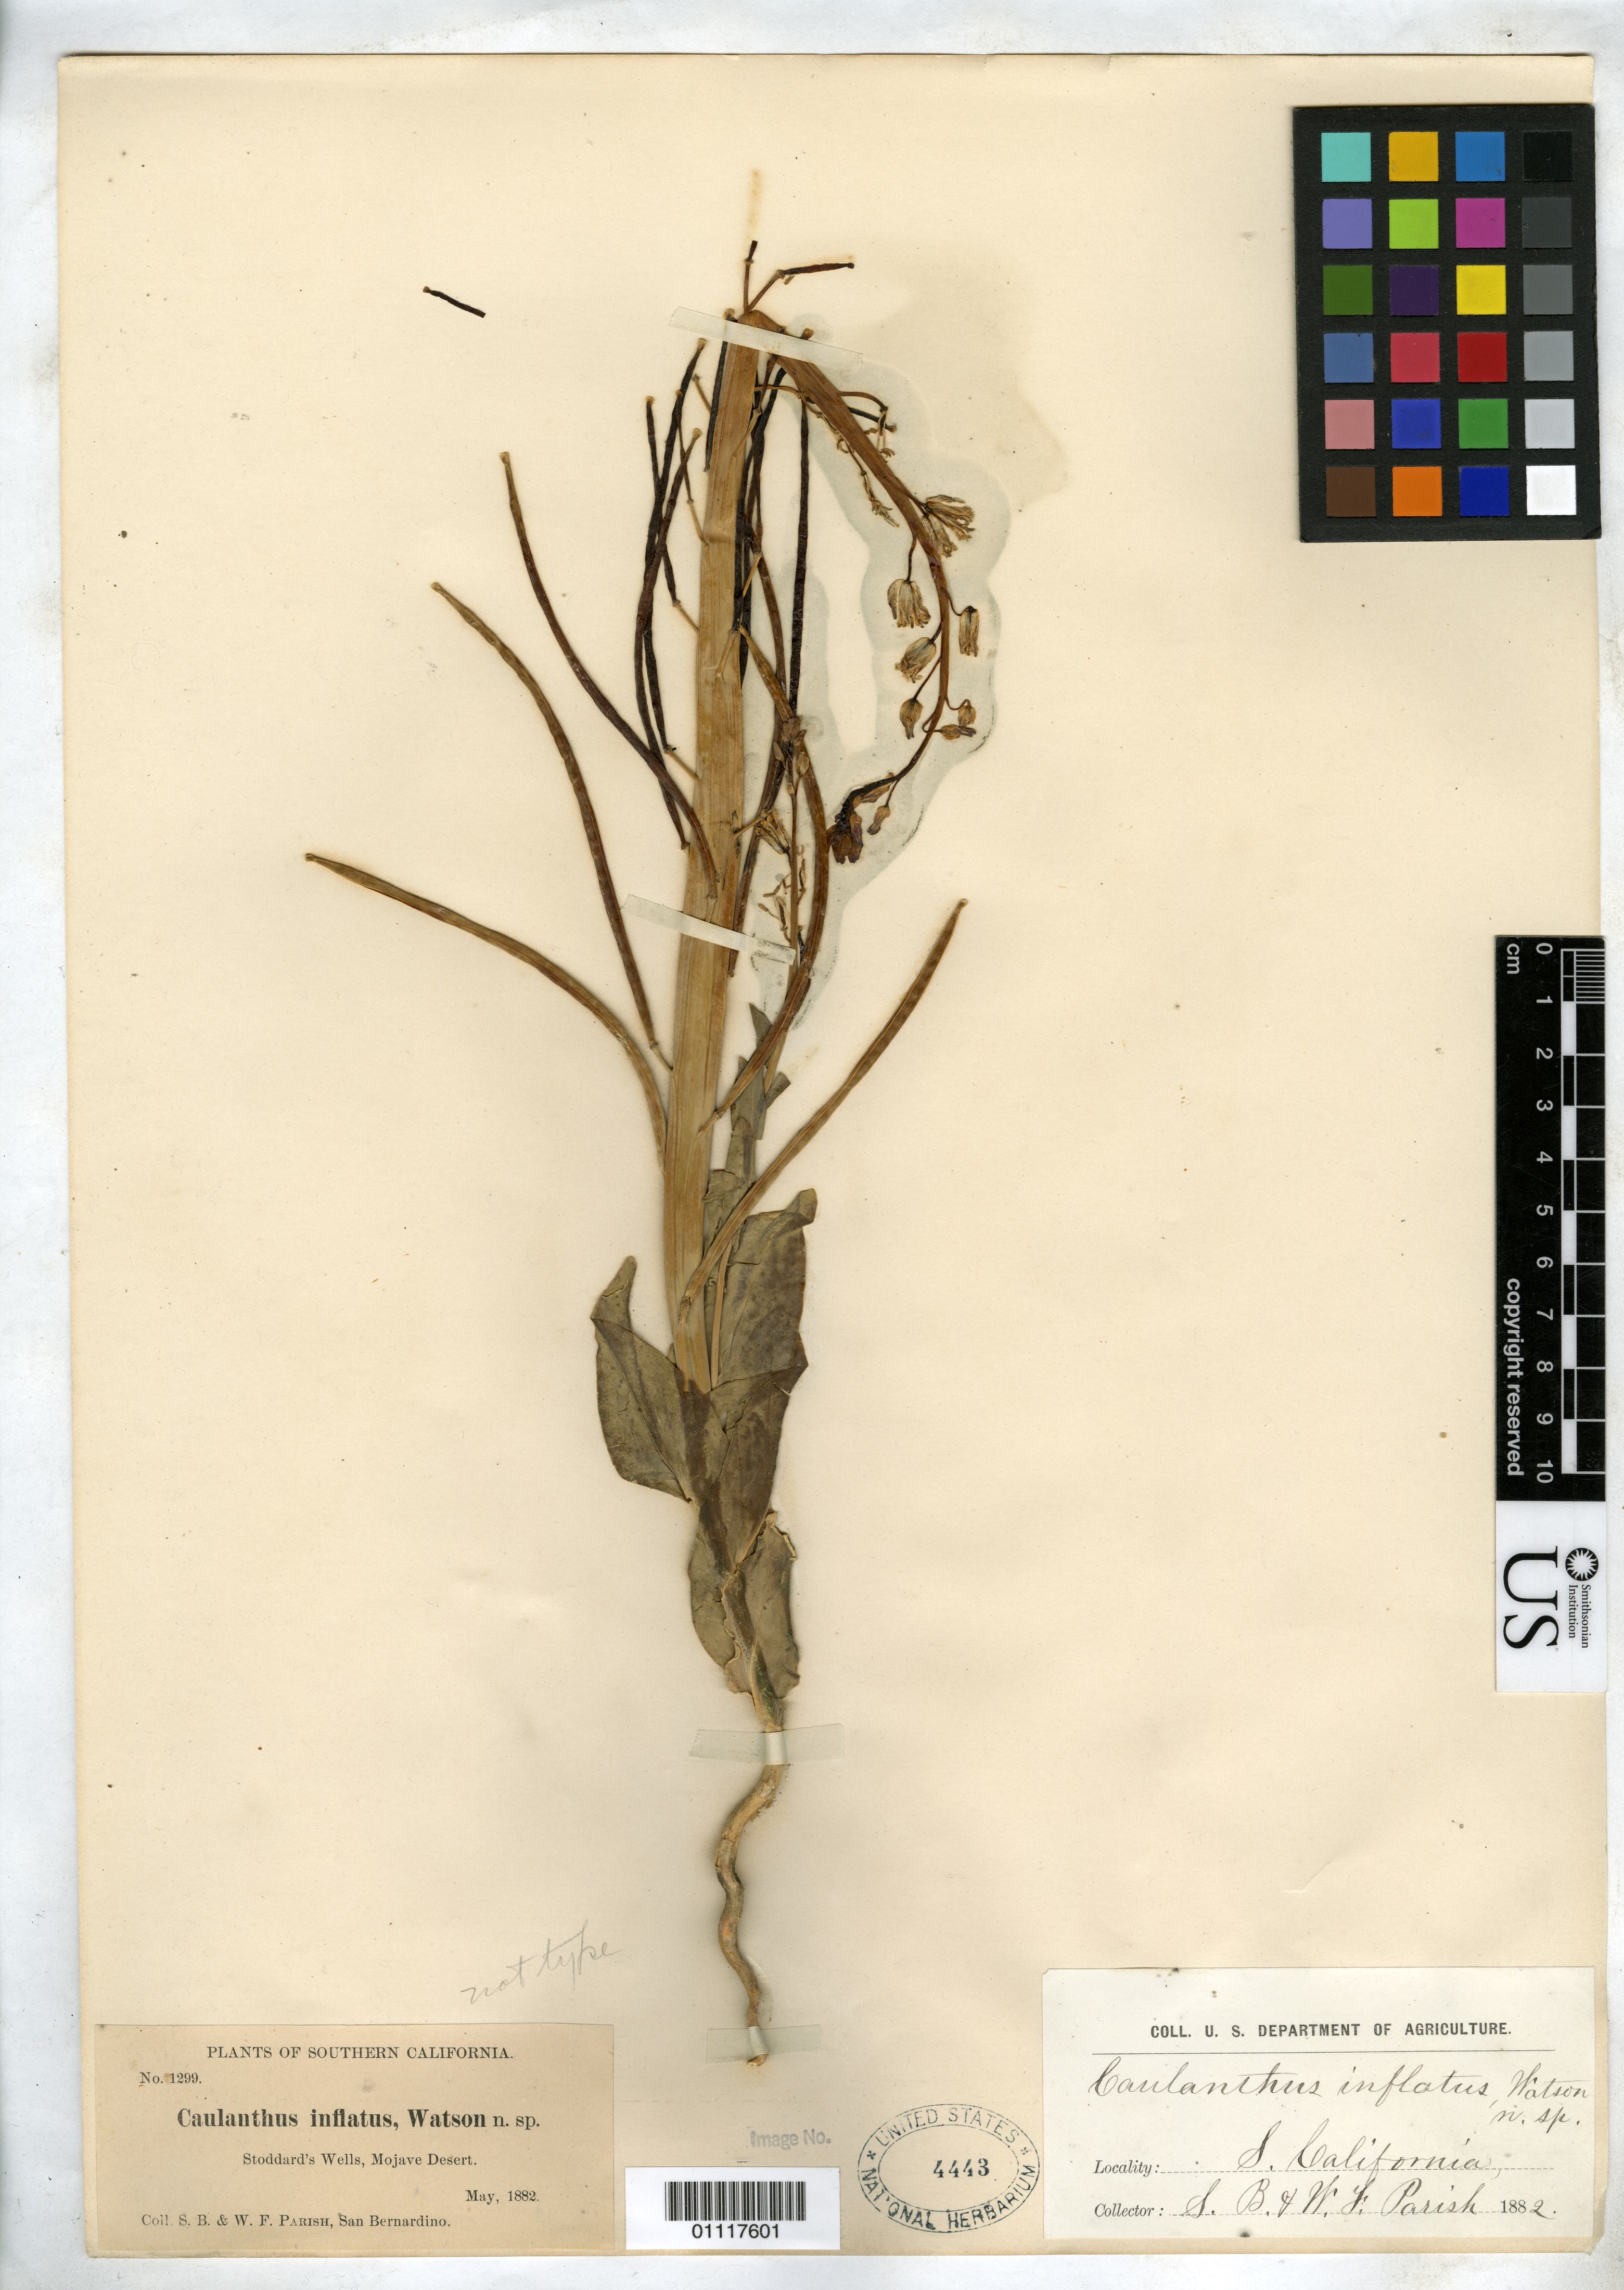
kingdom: Plantae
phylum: Tracheophyta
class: Magnoliopsida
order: Brassicales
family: Brassicaceae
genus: Caulanthus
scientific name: Caulanthus inflatus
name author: S. Watson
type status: Possible Syntype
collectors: S. B. Parish & W. F. Parish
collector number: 1299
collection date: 1882-05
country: United States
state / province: California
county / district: San Bernardino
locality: Stoddard's Wells, Mojave Desert.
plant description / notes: Specimen collected May 1882, dubiously a syntype of Caulanthus inflatus S. Watson; publication "presented May 5, 1882" (but apparently published June 1882) and (mis?) cites Parish collection of March 1882. [Note that other names in same publication cite Parish collections from May 1882.]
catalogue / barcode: US 4443